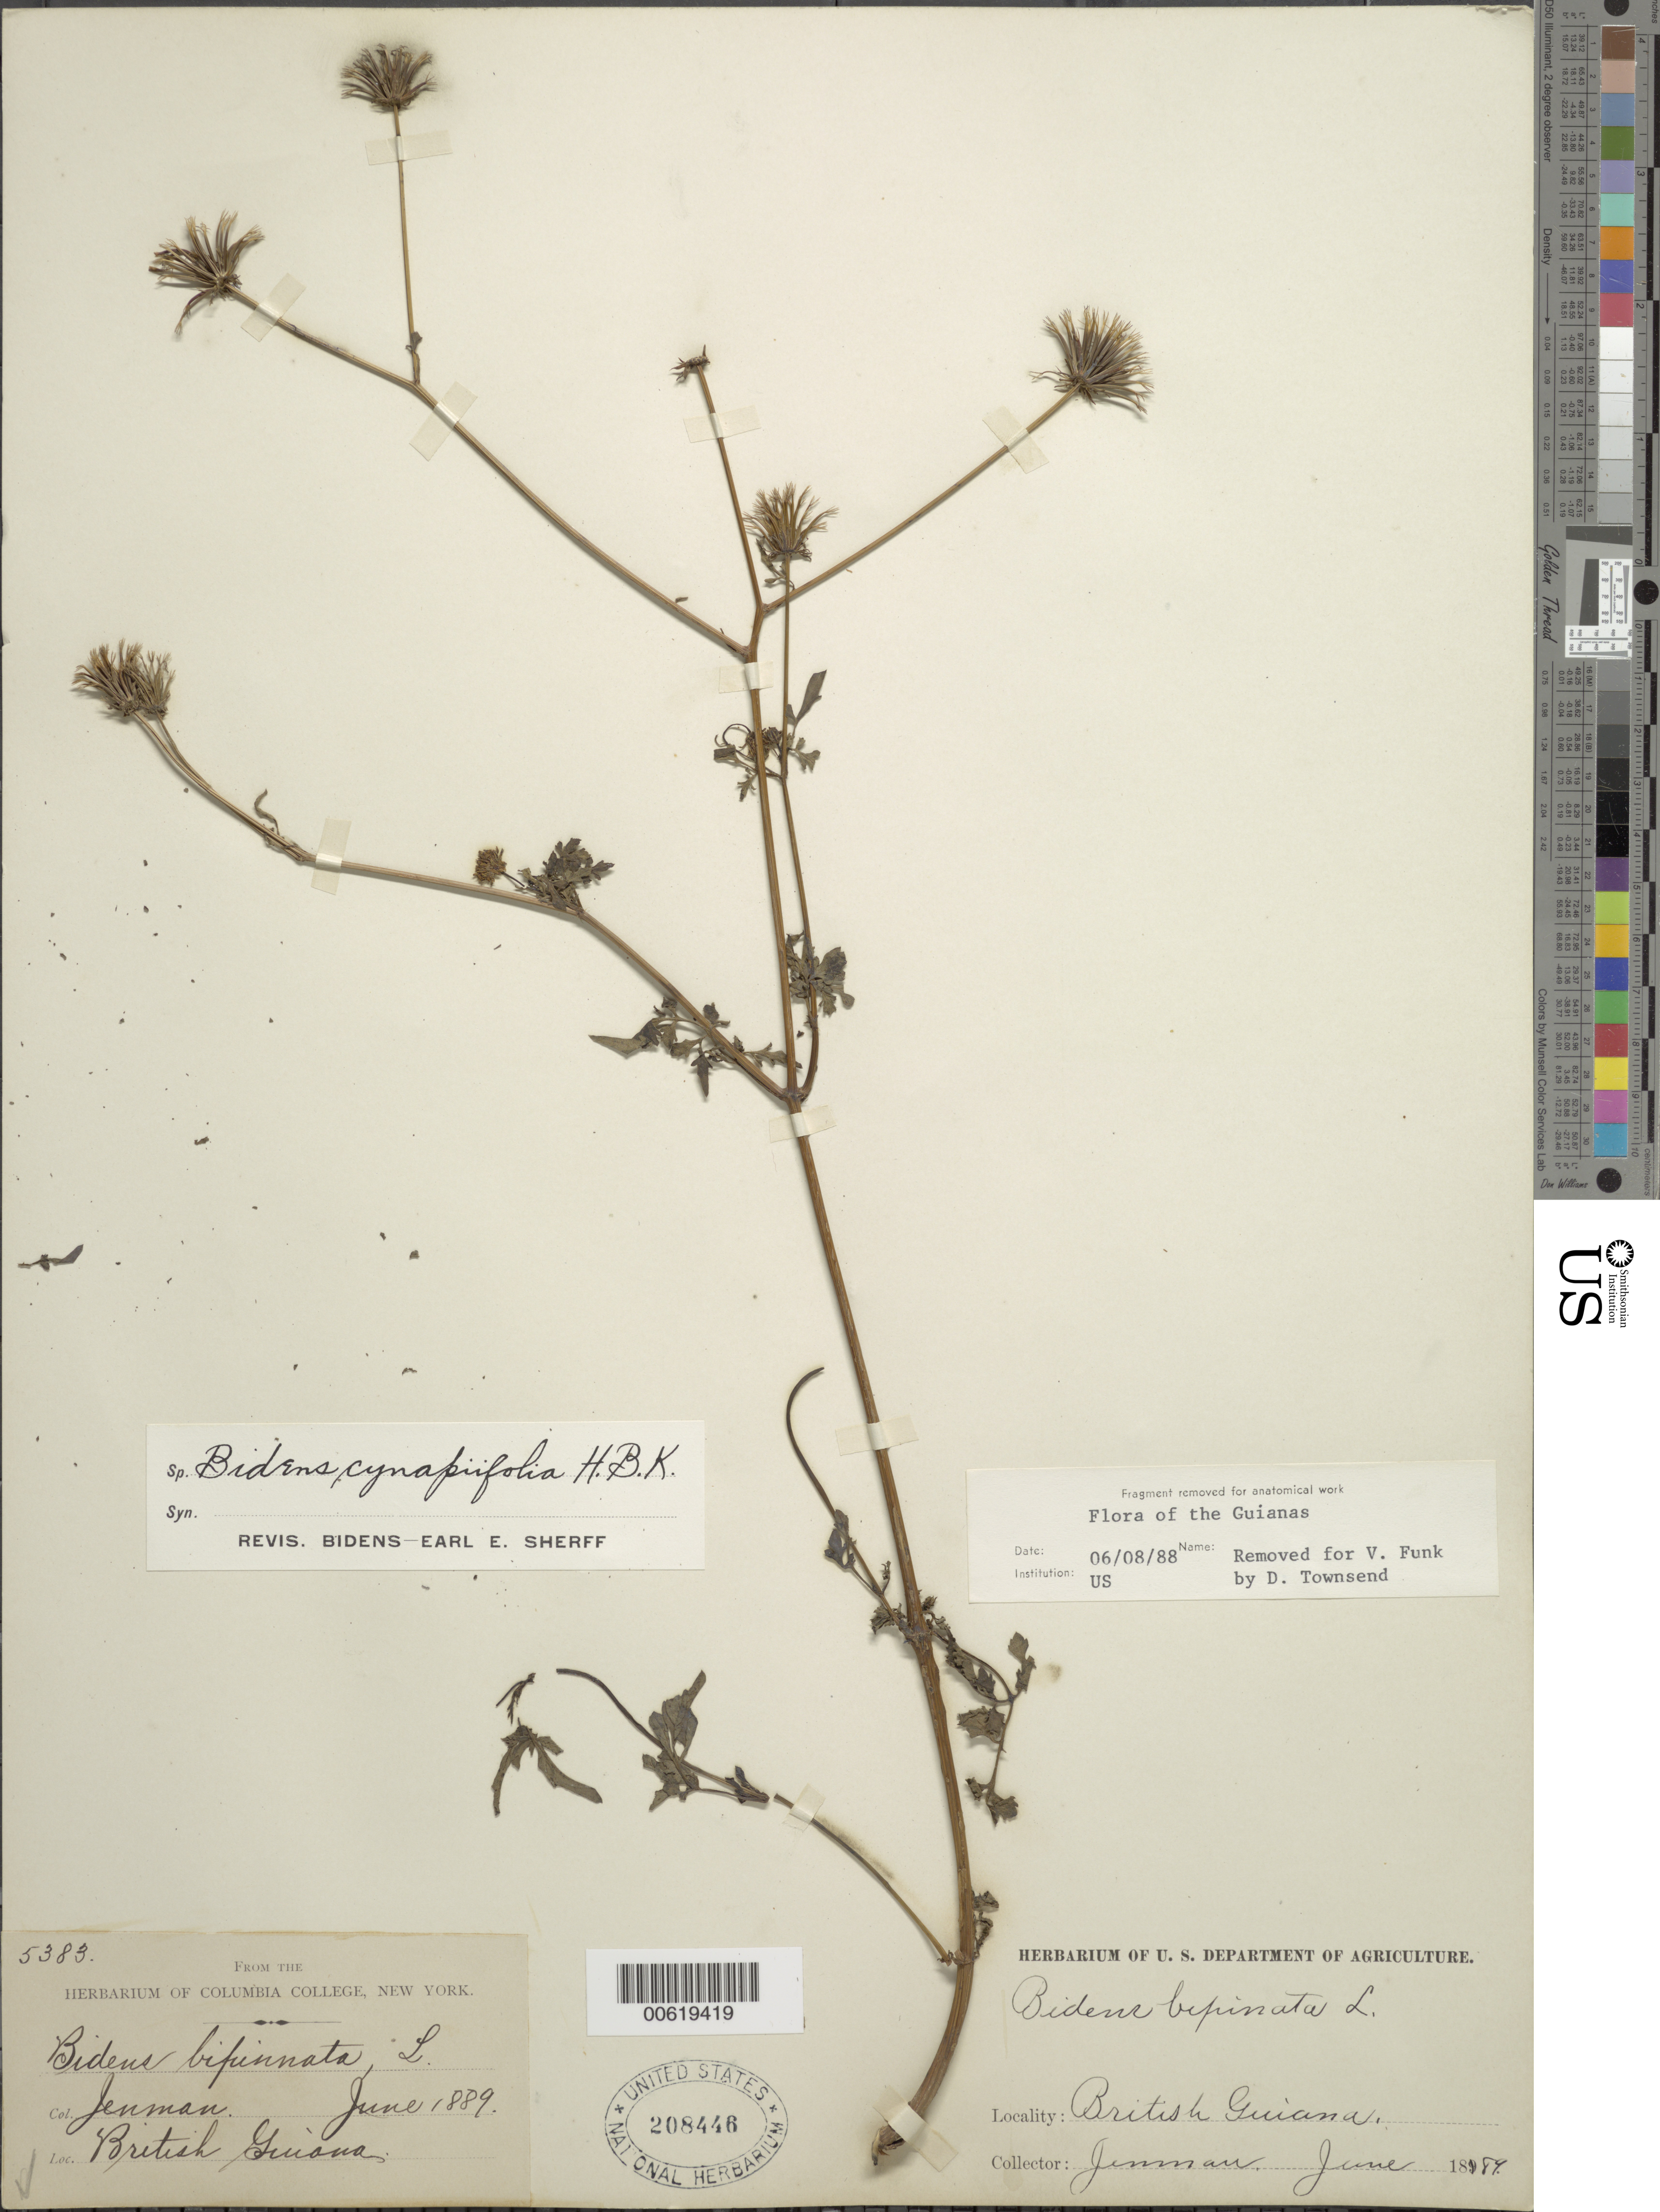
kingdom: Plantae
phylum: Tracheophyta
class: Magnoliopsida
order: Asterales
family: Asteraceae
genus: Bidens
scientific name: Bidens cynapiifolia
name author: Kunth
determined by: Pruski, J. F.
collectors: G. S. Jenman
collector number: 5383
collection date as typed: June 1889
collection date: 1889-06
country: Guyana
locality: Coast lands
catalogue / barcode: US 208446